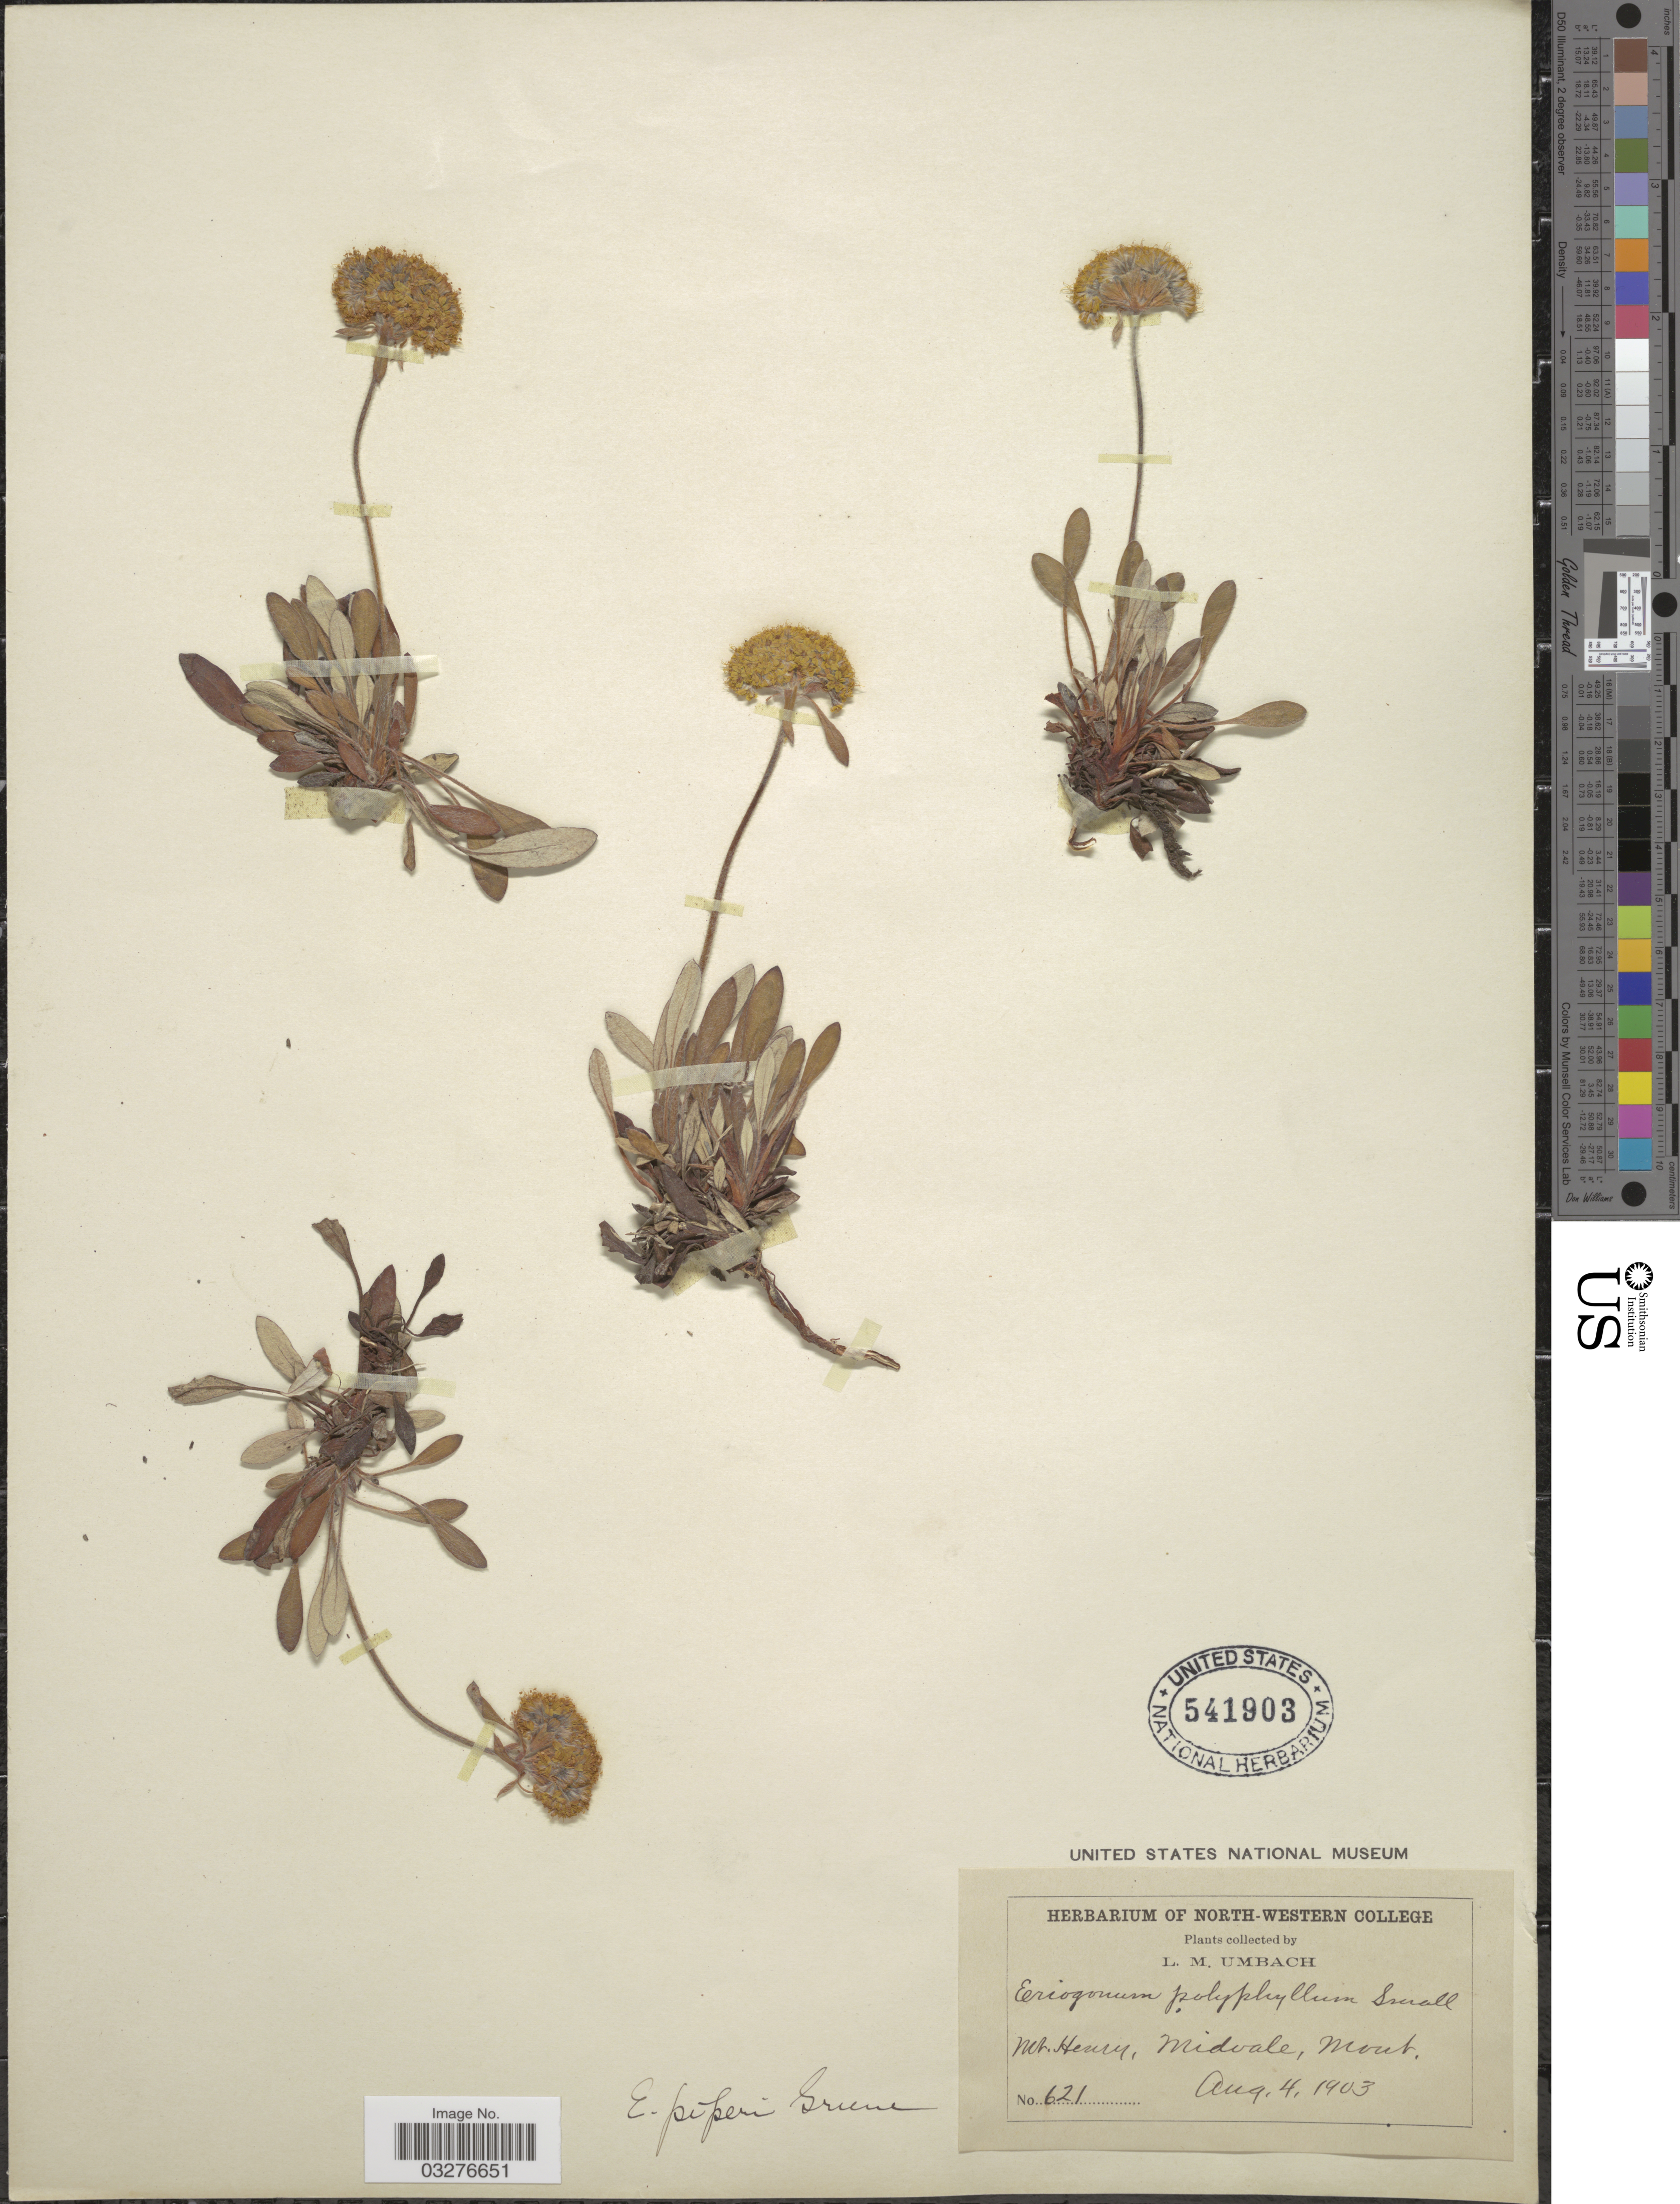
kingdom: Plantae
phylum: Tracheophyta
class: Magnoliopsida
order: Caryophyllales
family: Polygonaceae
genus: Eriogonum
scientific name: Eriogonum flavum var. piperi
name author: M.E. Jones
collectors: L. M. Umbach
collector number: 621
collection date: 1903-08-04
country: United States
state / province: Montana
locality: Mt. Henru, Midvale.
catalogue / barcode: US 541903